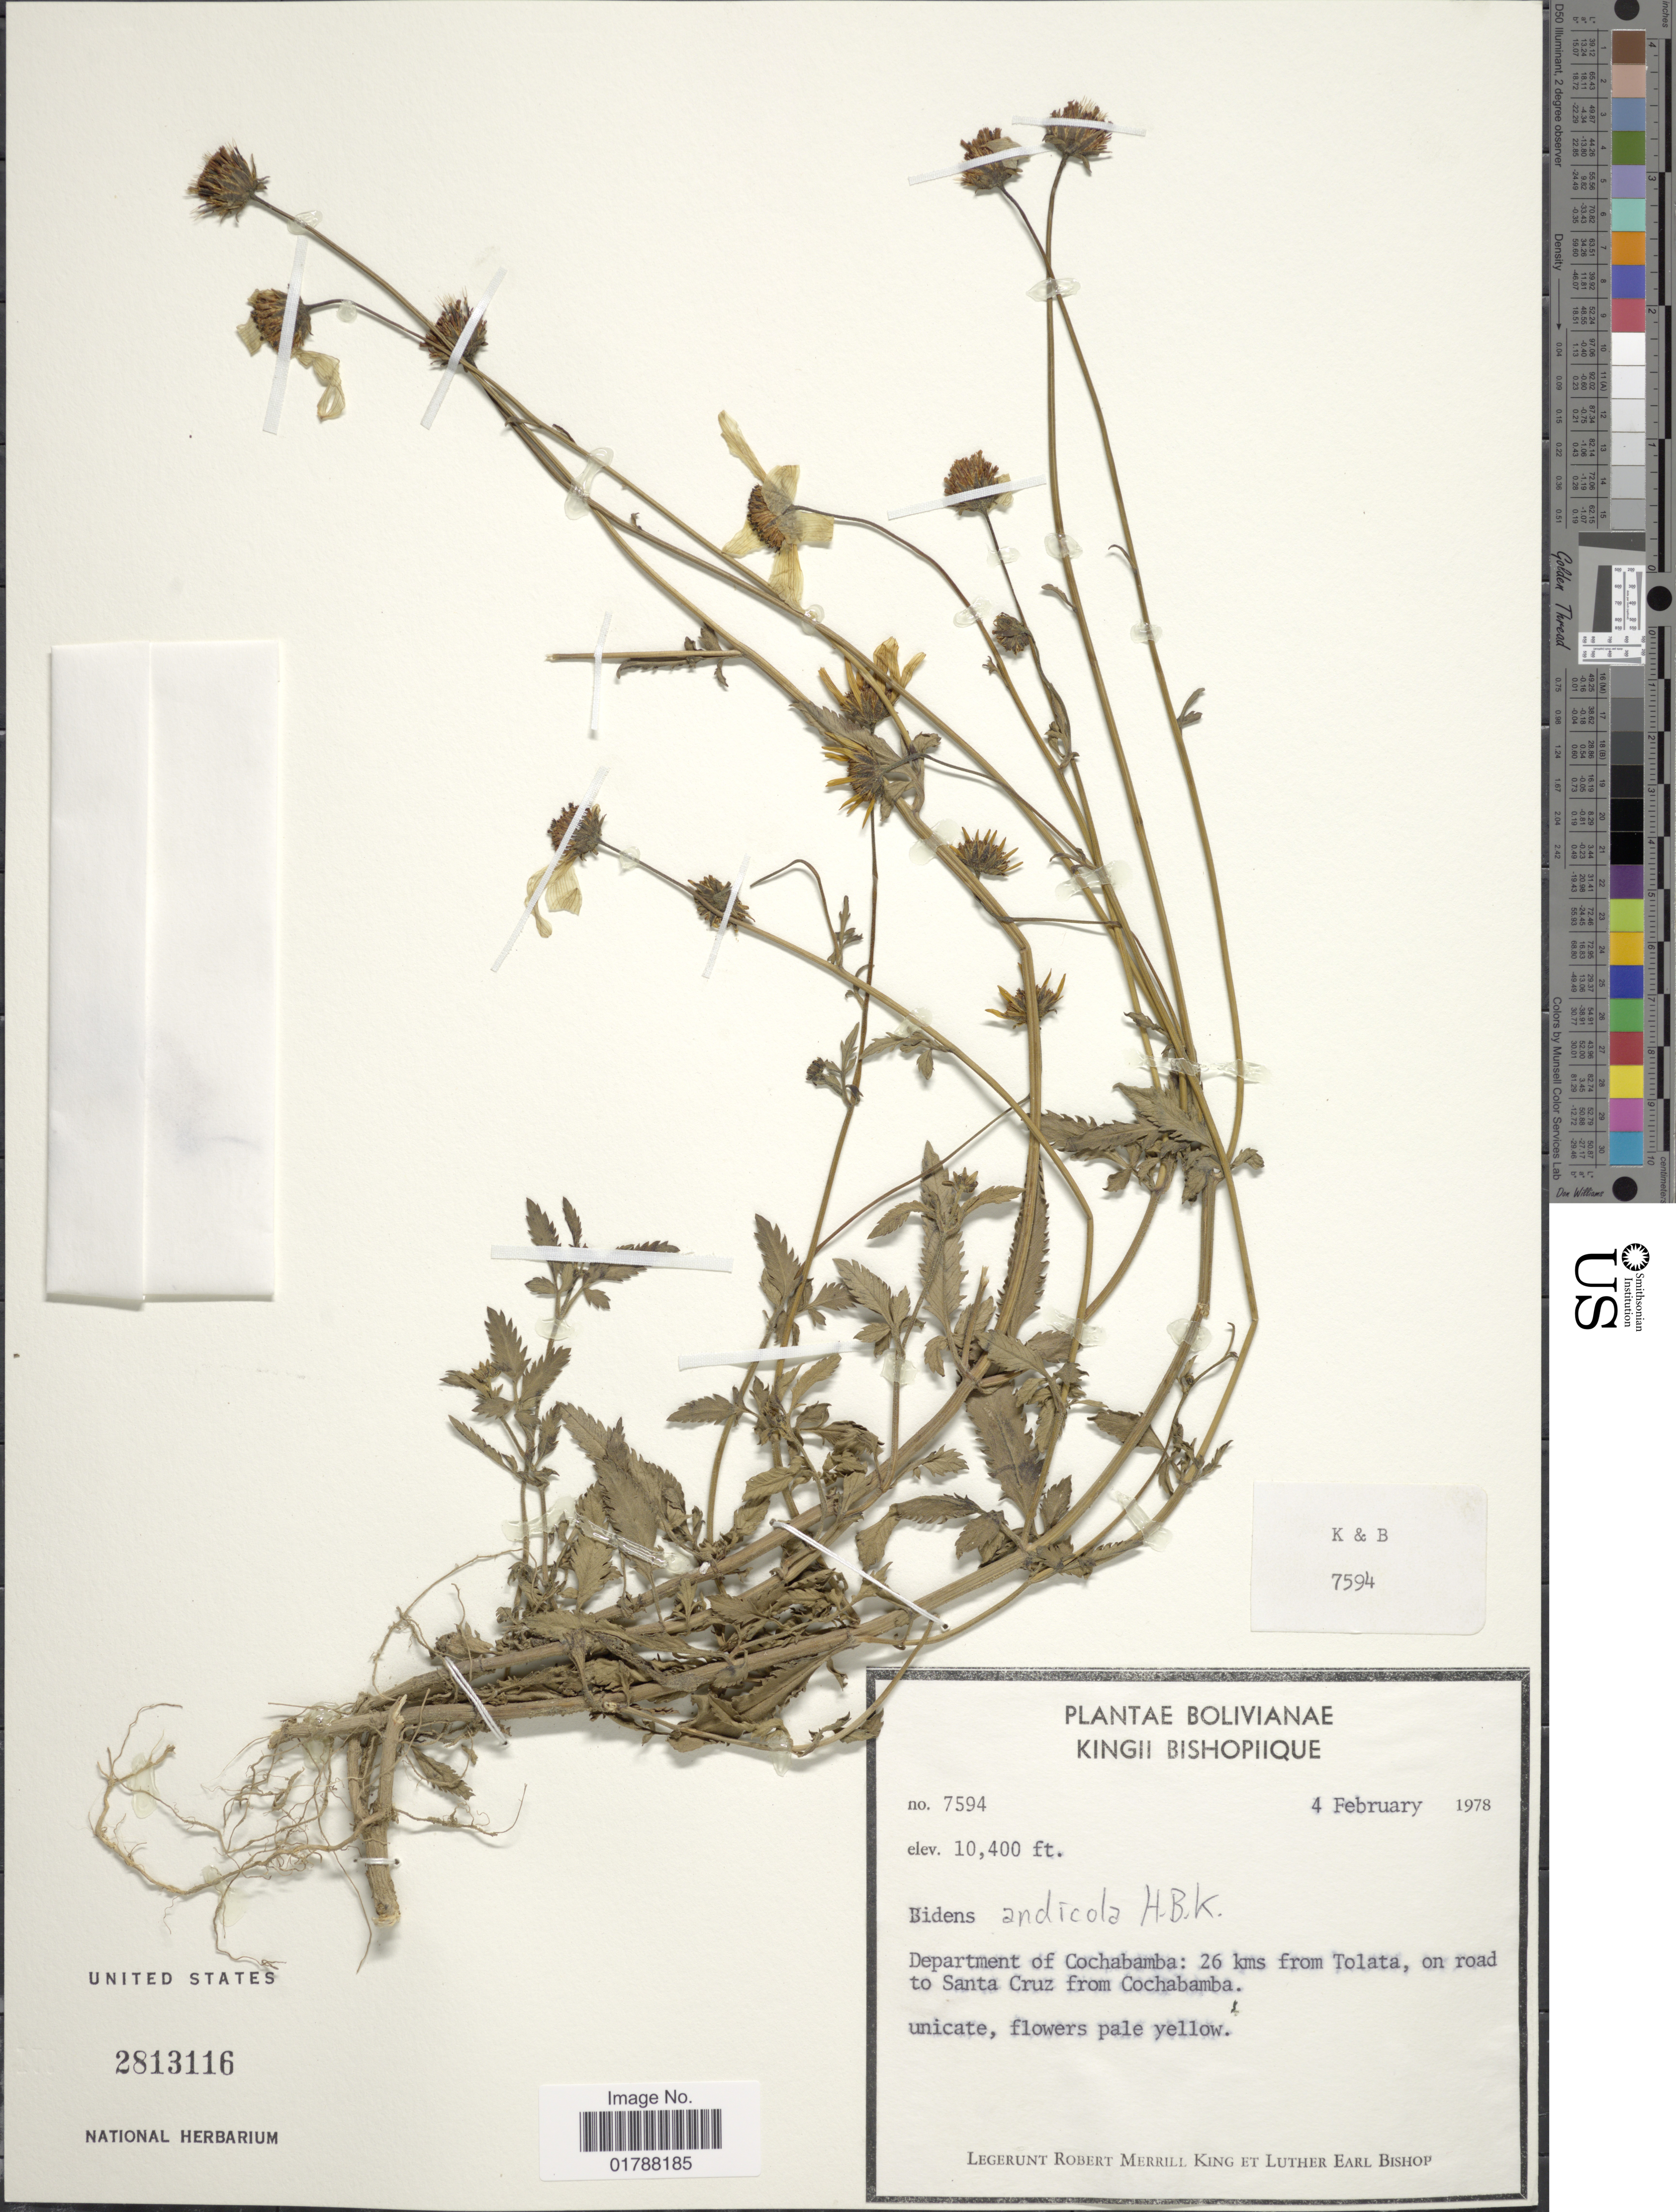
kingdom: Plantae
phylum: Tracheophyta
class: Magnoliopsida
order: Asterales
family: Asteraceae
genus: Bidens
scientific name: Bidens andicola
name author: Kunth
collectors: R. M. King & L. E. Bishop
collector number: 7594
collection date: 1978-02-04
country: Bolivia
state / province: Cochabamba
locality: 26 kms from Tolata, on road to Santa Cruz from Cochabamba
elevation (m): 3170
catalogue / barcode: US 2813116